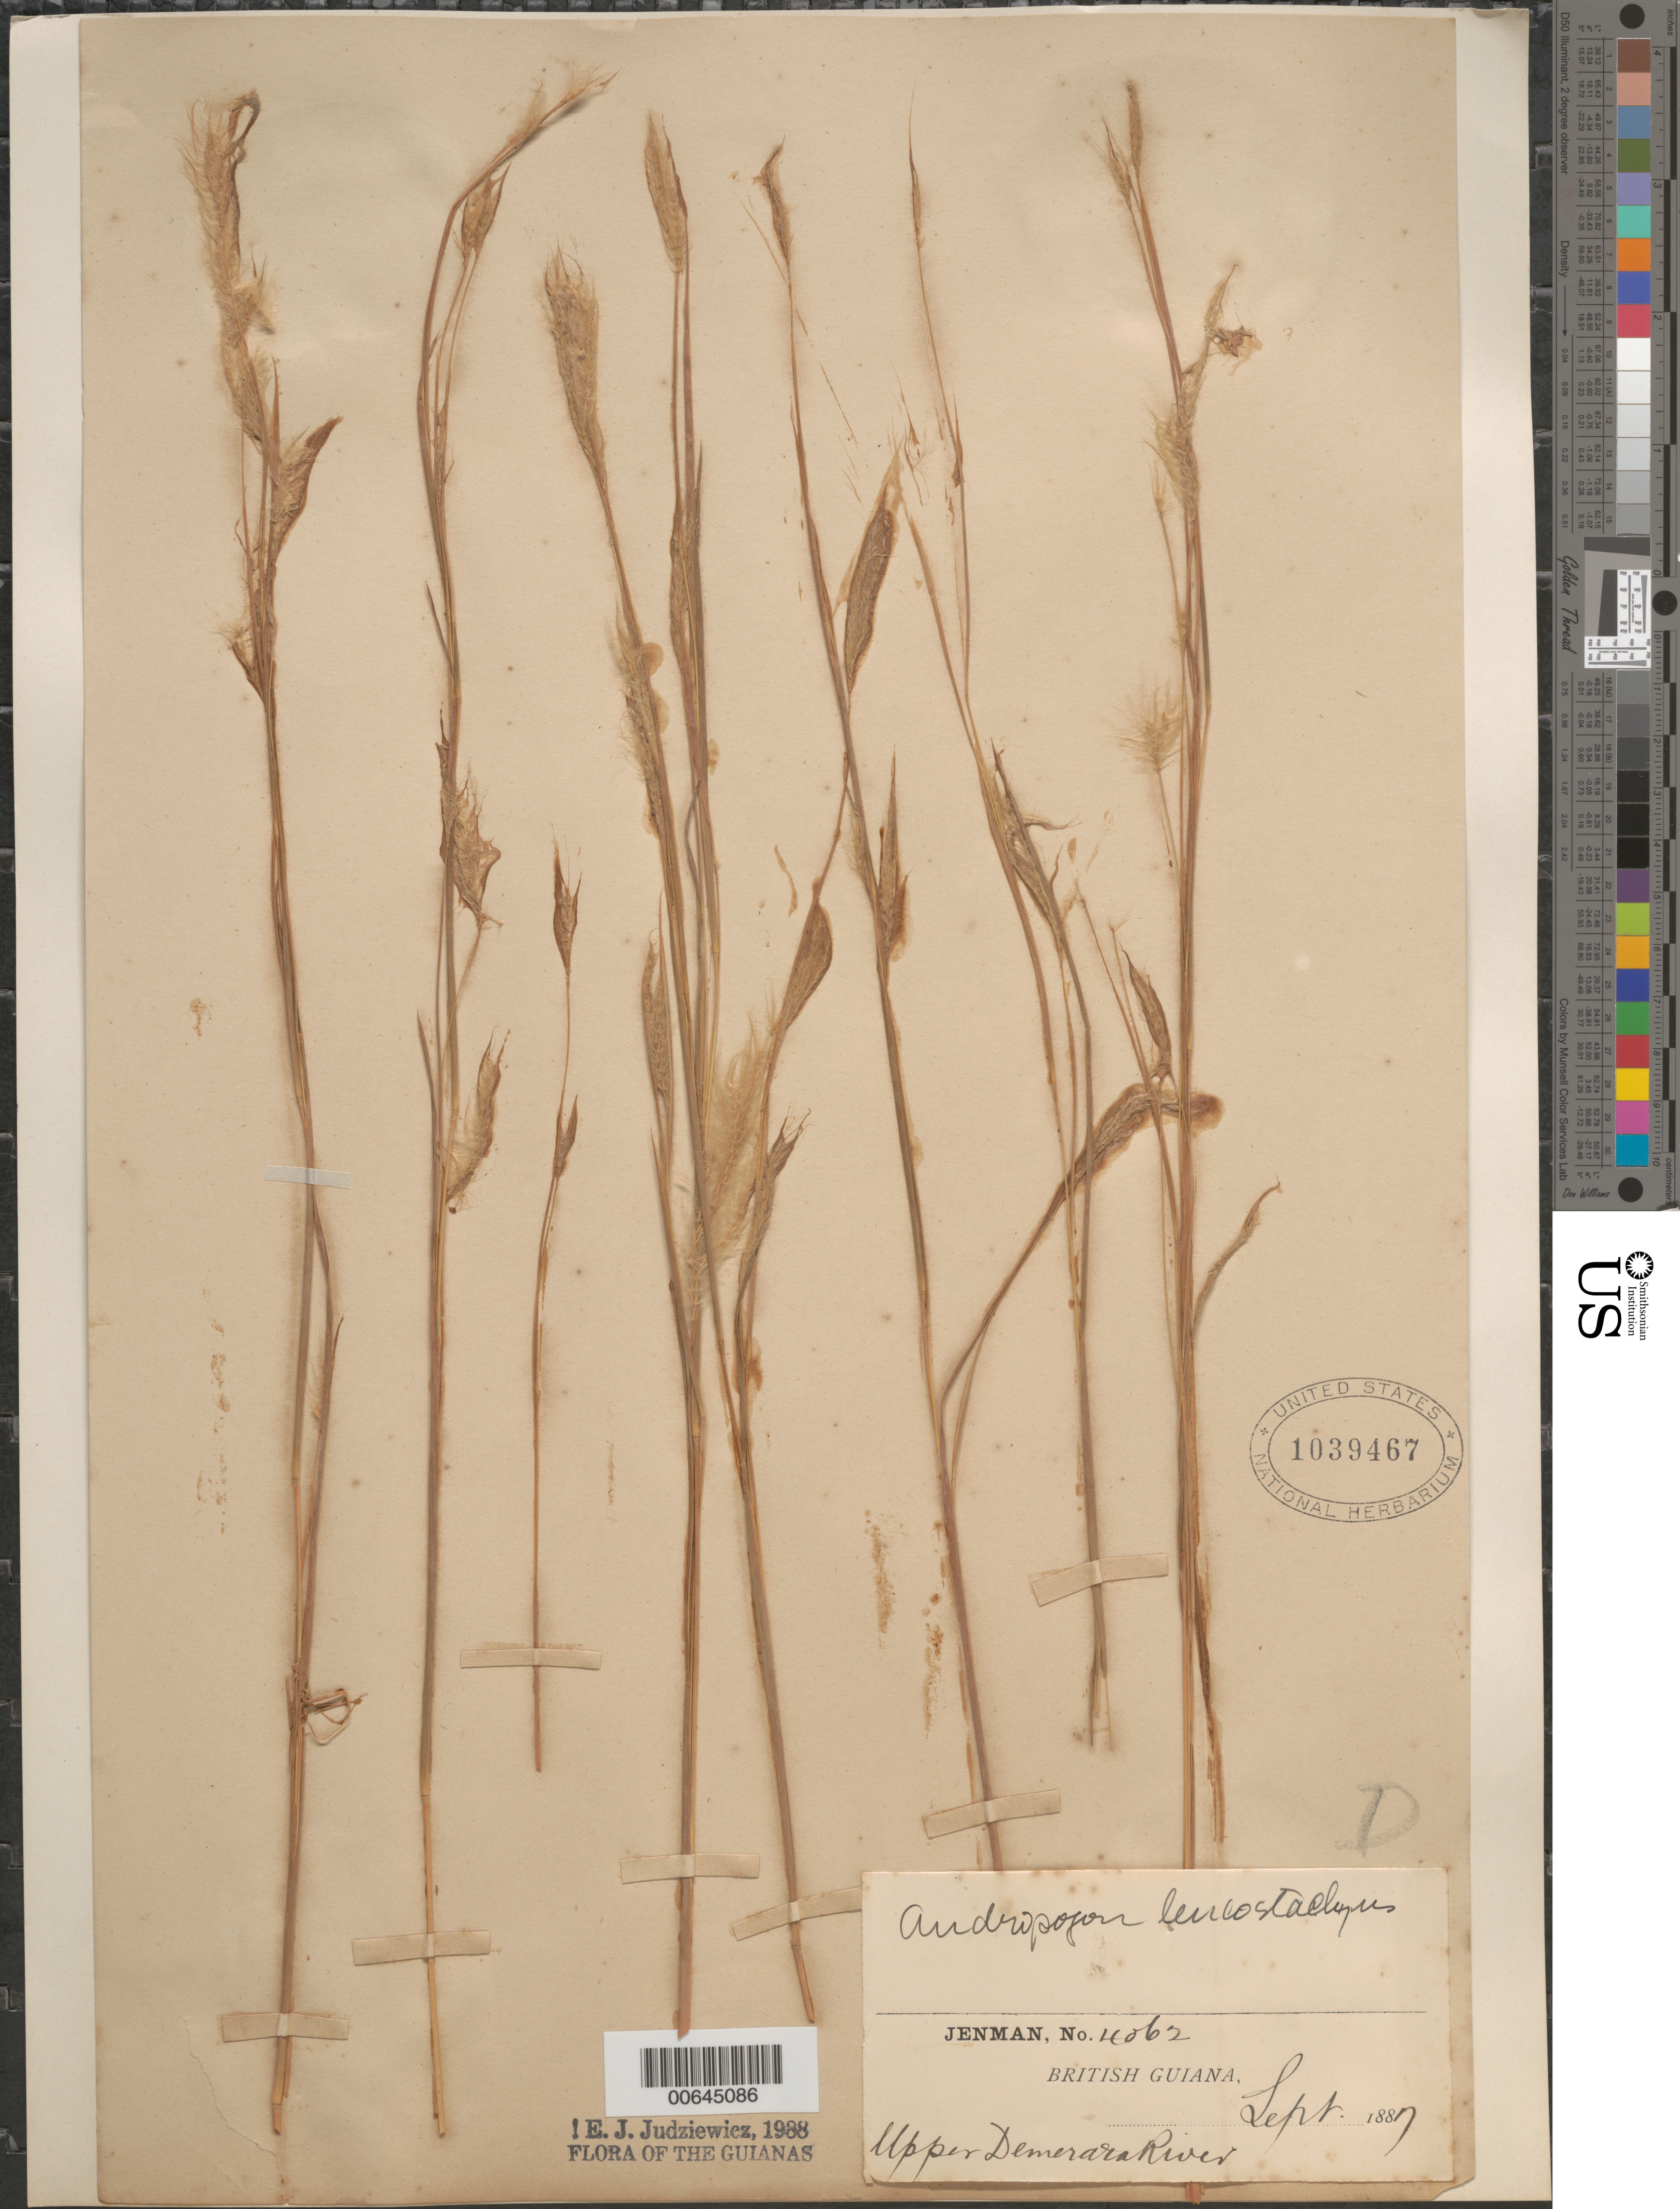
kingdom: Plantae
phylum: Tracheophyta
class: Liliopsida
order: Poales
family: Poaceae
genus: Andropogon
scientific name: Andropogon leucostachyus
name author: Kunth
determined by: Judziewicz, E. J.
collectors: G. S. Jenman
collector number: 4062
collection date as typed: September 1887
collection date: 1887-09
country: Guyana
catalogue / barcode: US 1039467